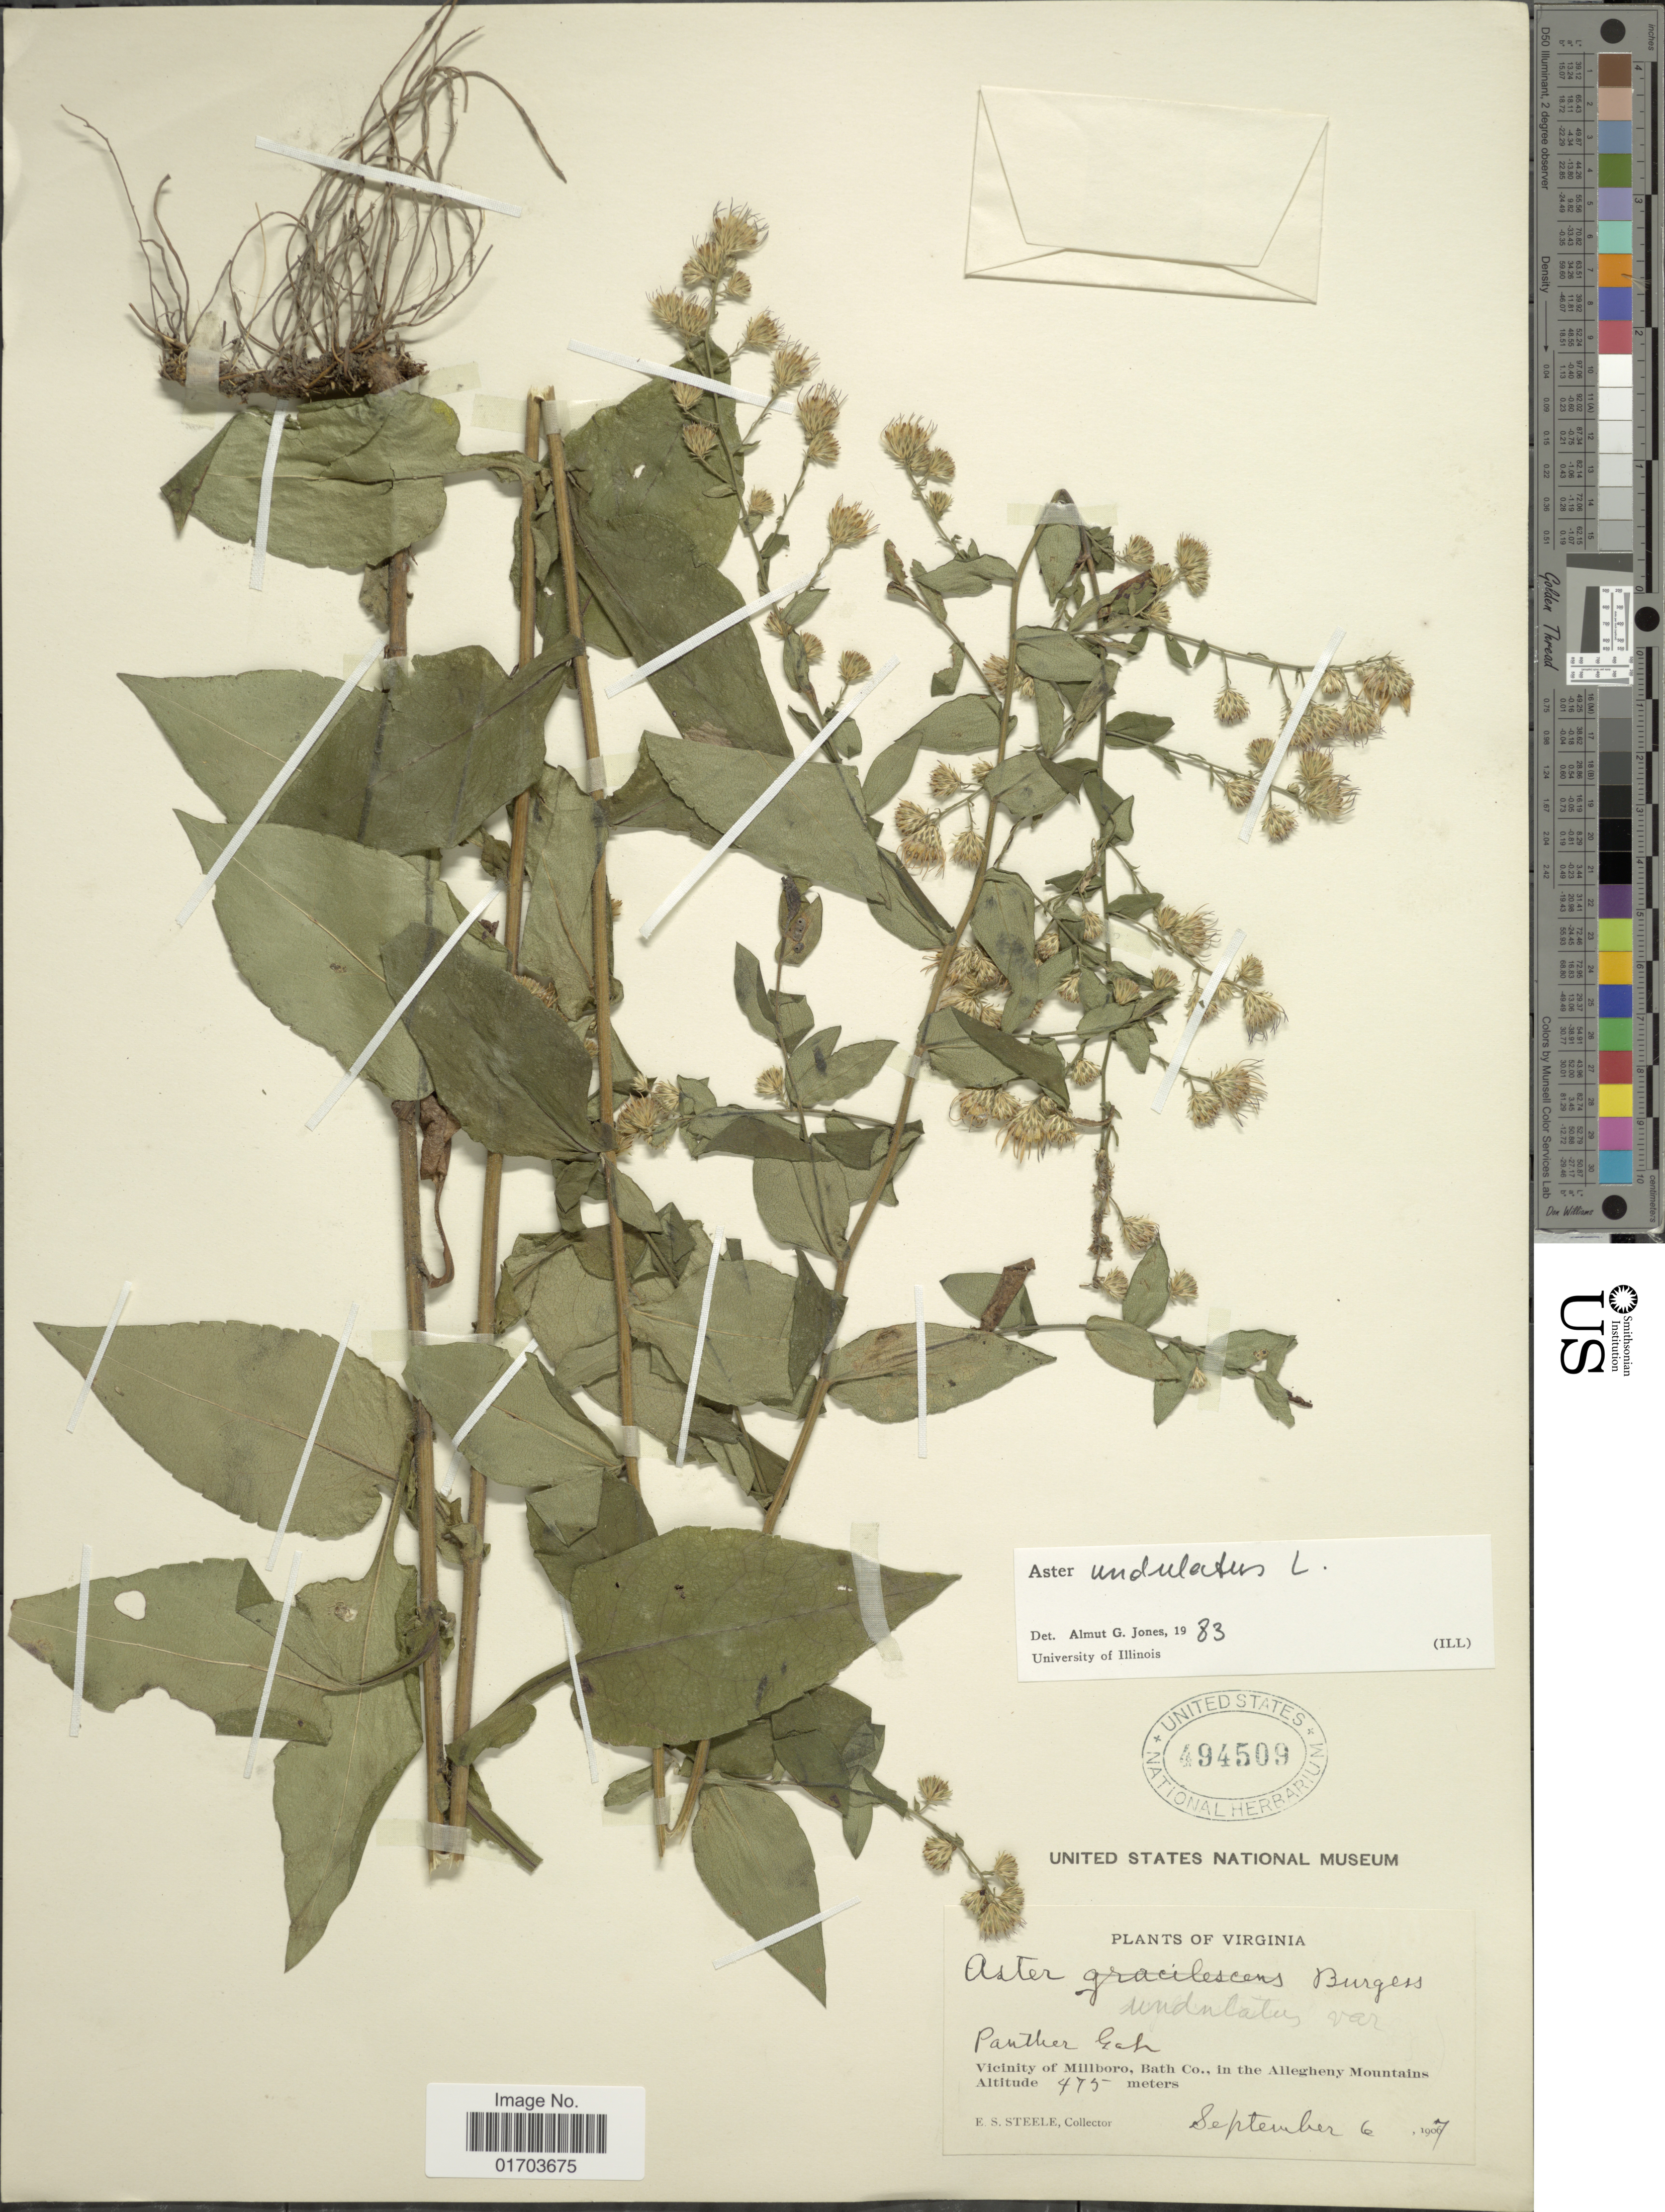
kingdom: Plantae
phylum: Tracheophyta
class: Magnoliopsida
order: Asterales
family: Asteraceae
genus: Symphyotrichum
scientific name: Symphyotrichum undulatum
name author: (L.) G.L. Nesom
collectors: E. Steele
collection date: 1907-09-06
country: United States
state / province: Virginia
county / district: Bath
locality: Virginia. Panther Gap. Vicinity of Millboro, Bath Co., in the Allegheny Mountains.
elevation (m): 475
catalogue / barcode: US 494509